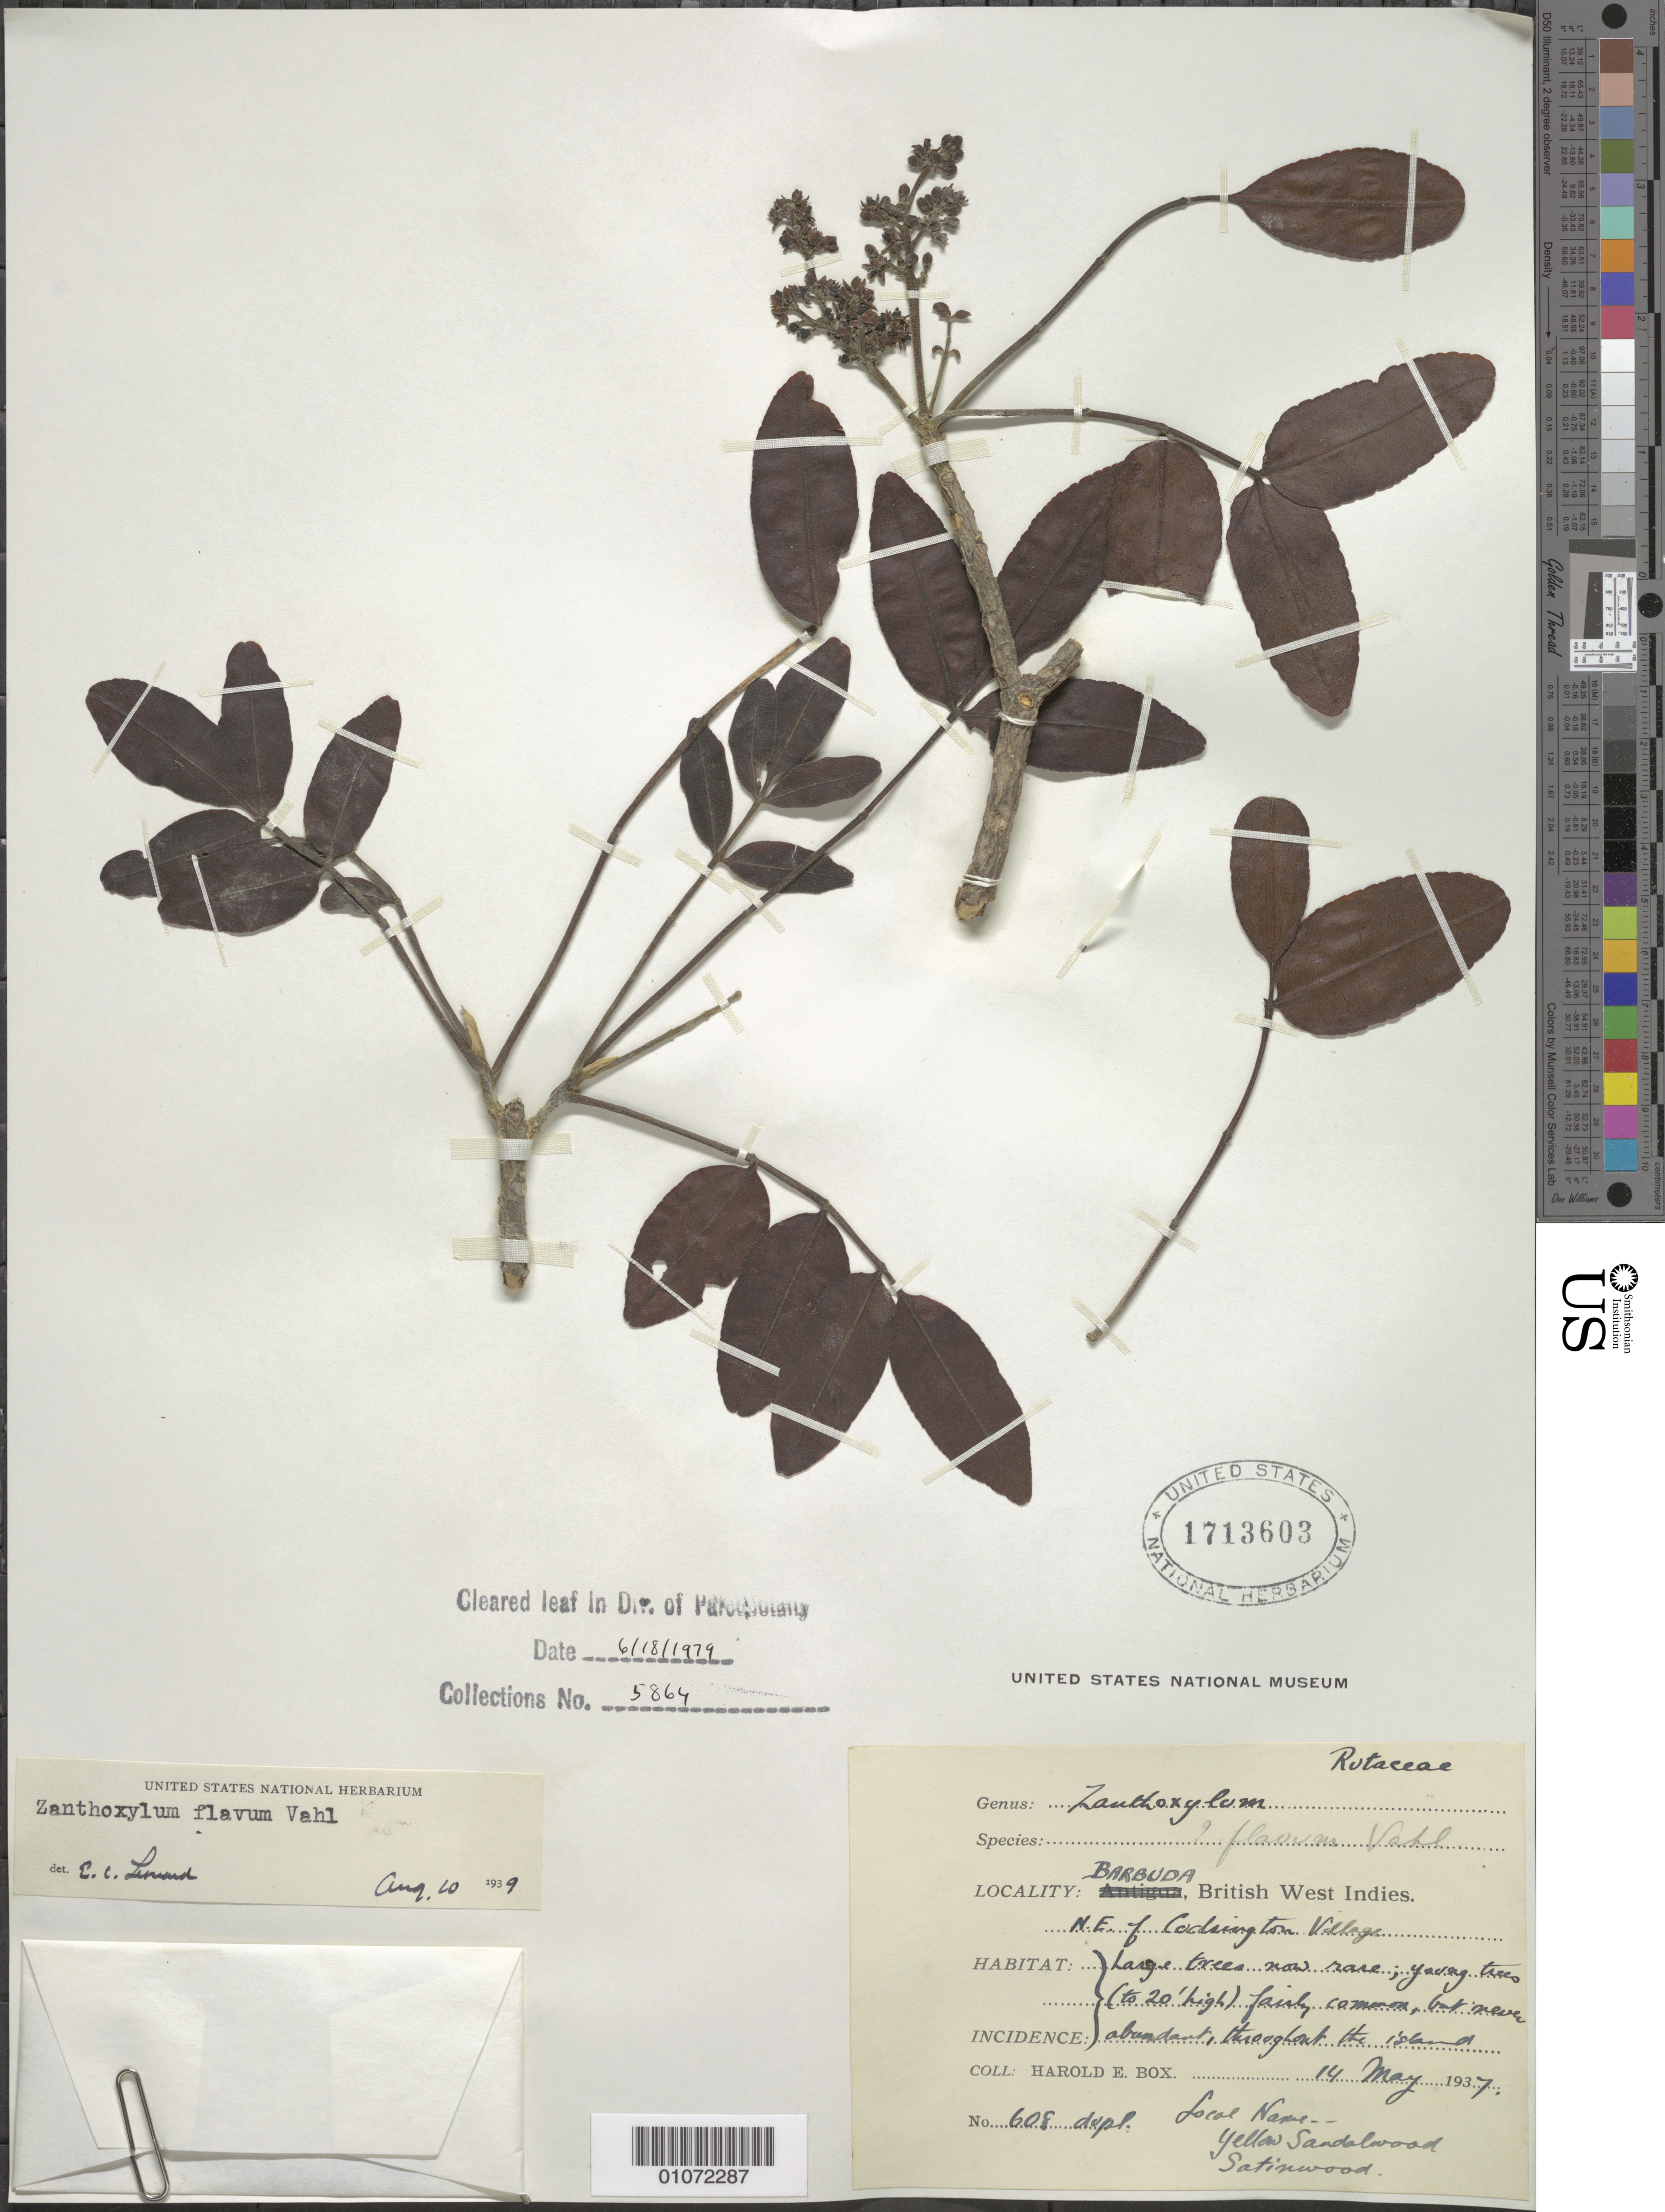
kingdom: Plantae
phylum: Tracheophyta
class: Magnoliopsida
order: Sapindales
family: Rutaceae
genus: Zanthoxylum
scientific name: Zanthoxylum flavum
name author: Vahl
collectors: H. E. Box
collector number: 5864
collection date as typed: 14 May 1937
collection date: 1937-05-14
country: Antigua and Barbuda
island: Barbuda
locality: Barbuda, NE J Codington Village; large trees now rare; young trees (to 20 ft. high) fairly common, but never abundant; throughout the island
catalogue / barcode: US 1713603